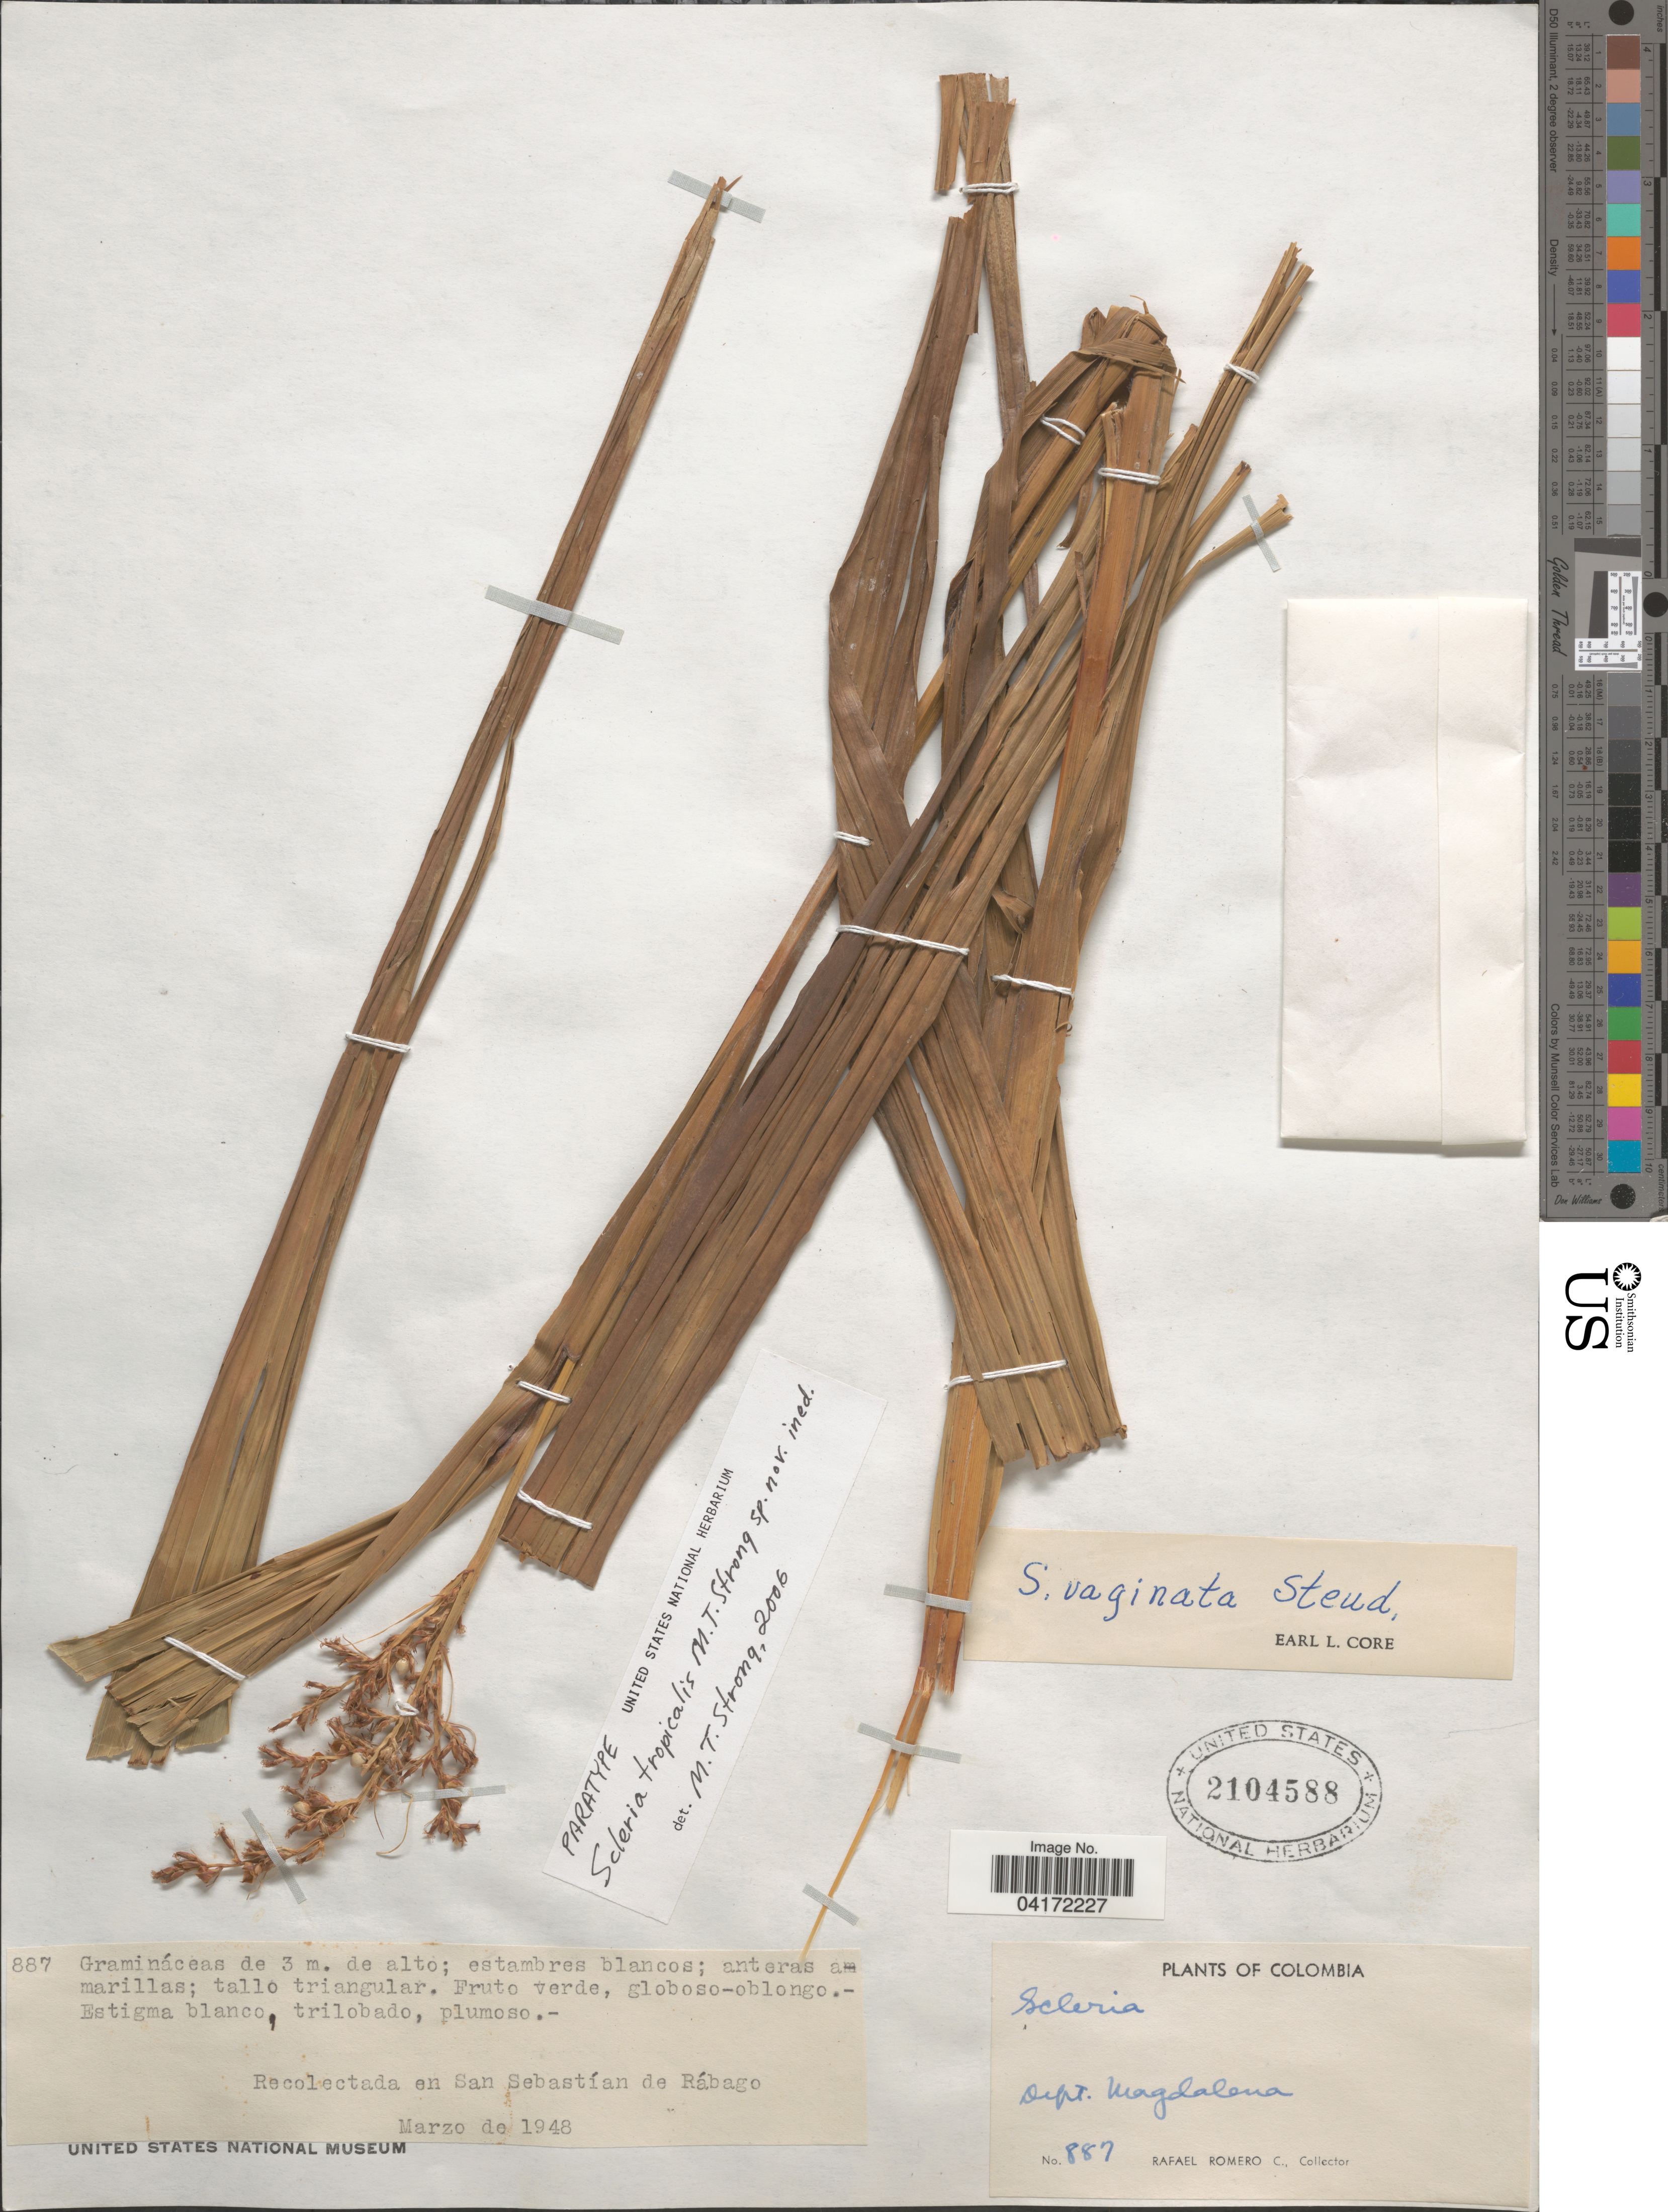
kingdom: Plantae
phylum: Tracheophyta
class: Liliopsida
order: Poales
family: Cyperaceae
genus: Scleria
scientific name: Scleria tropicalis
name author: M.T. Strong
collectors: R. Romero Castañeda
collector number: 887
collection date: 1948-03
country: Colombia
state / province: Magdalena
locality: Dept. Magdalena. En San Sebastían de Rábago.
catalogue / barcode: US 2104588